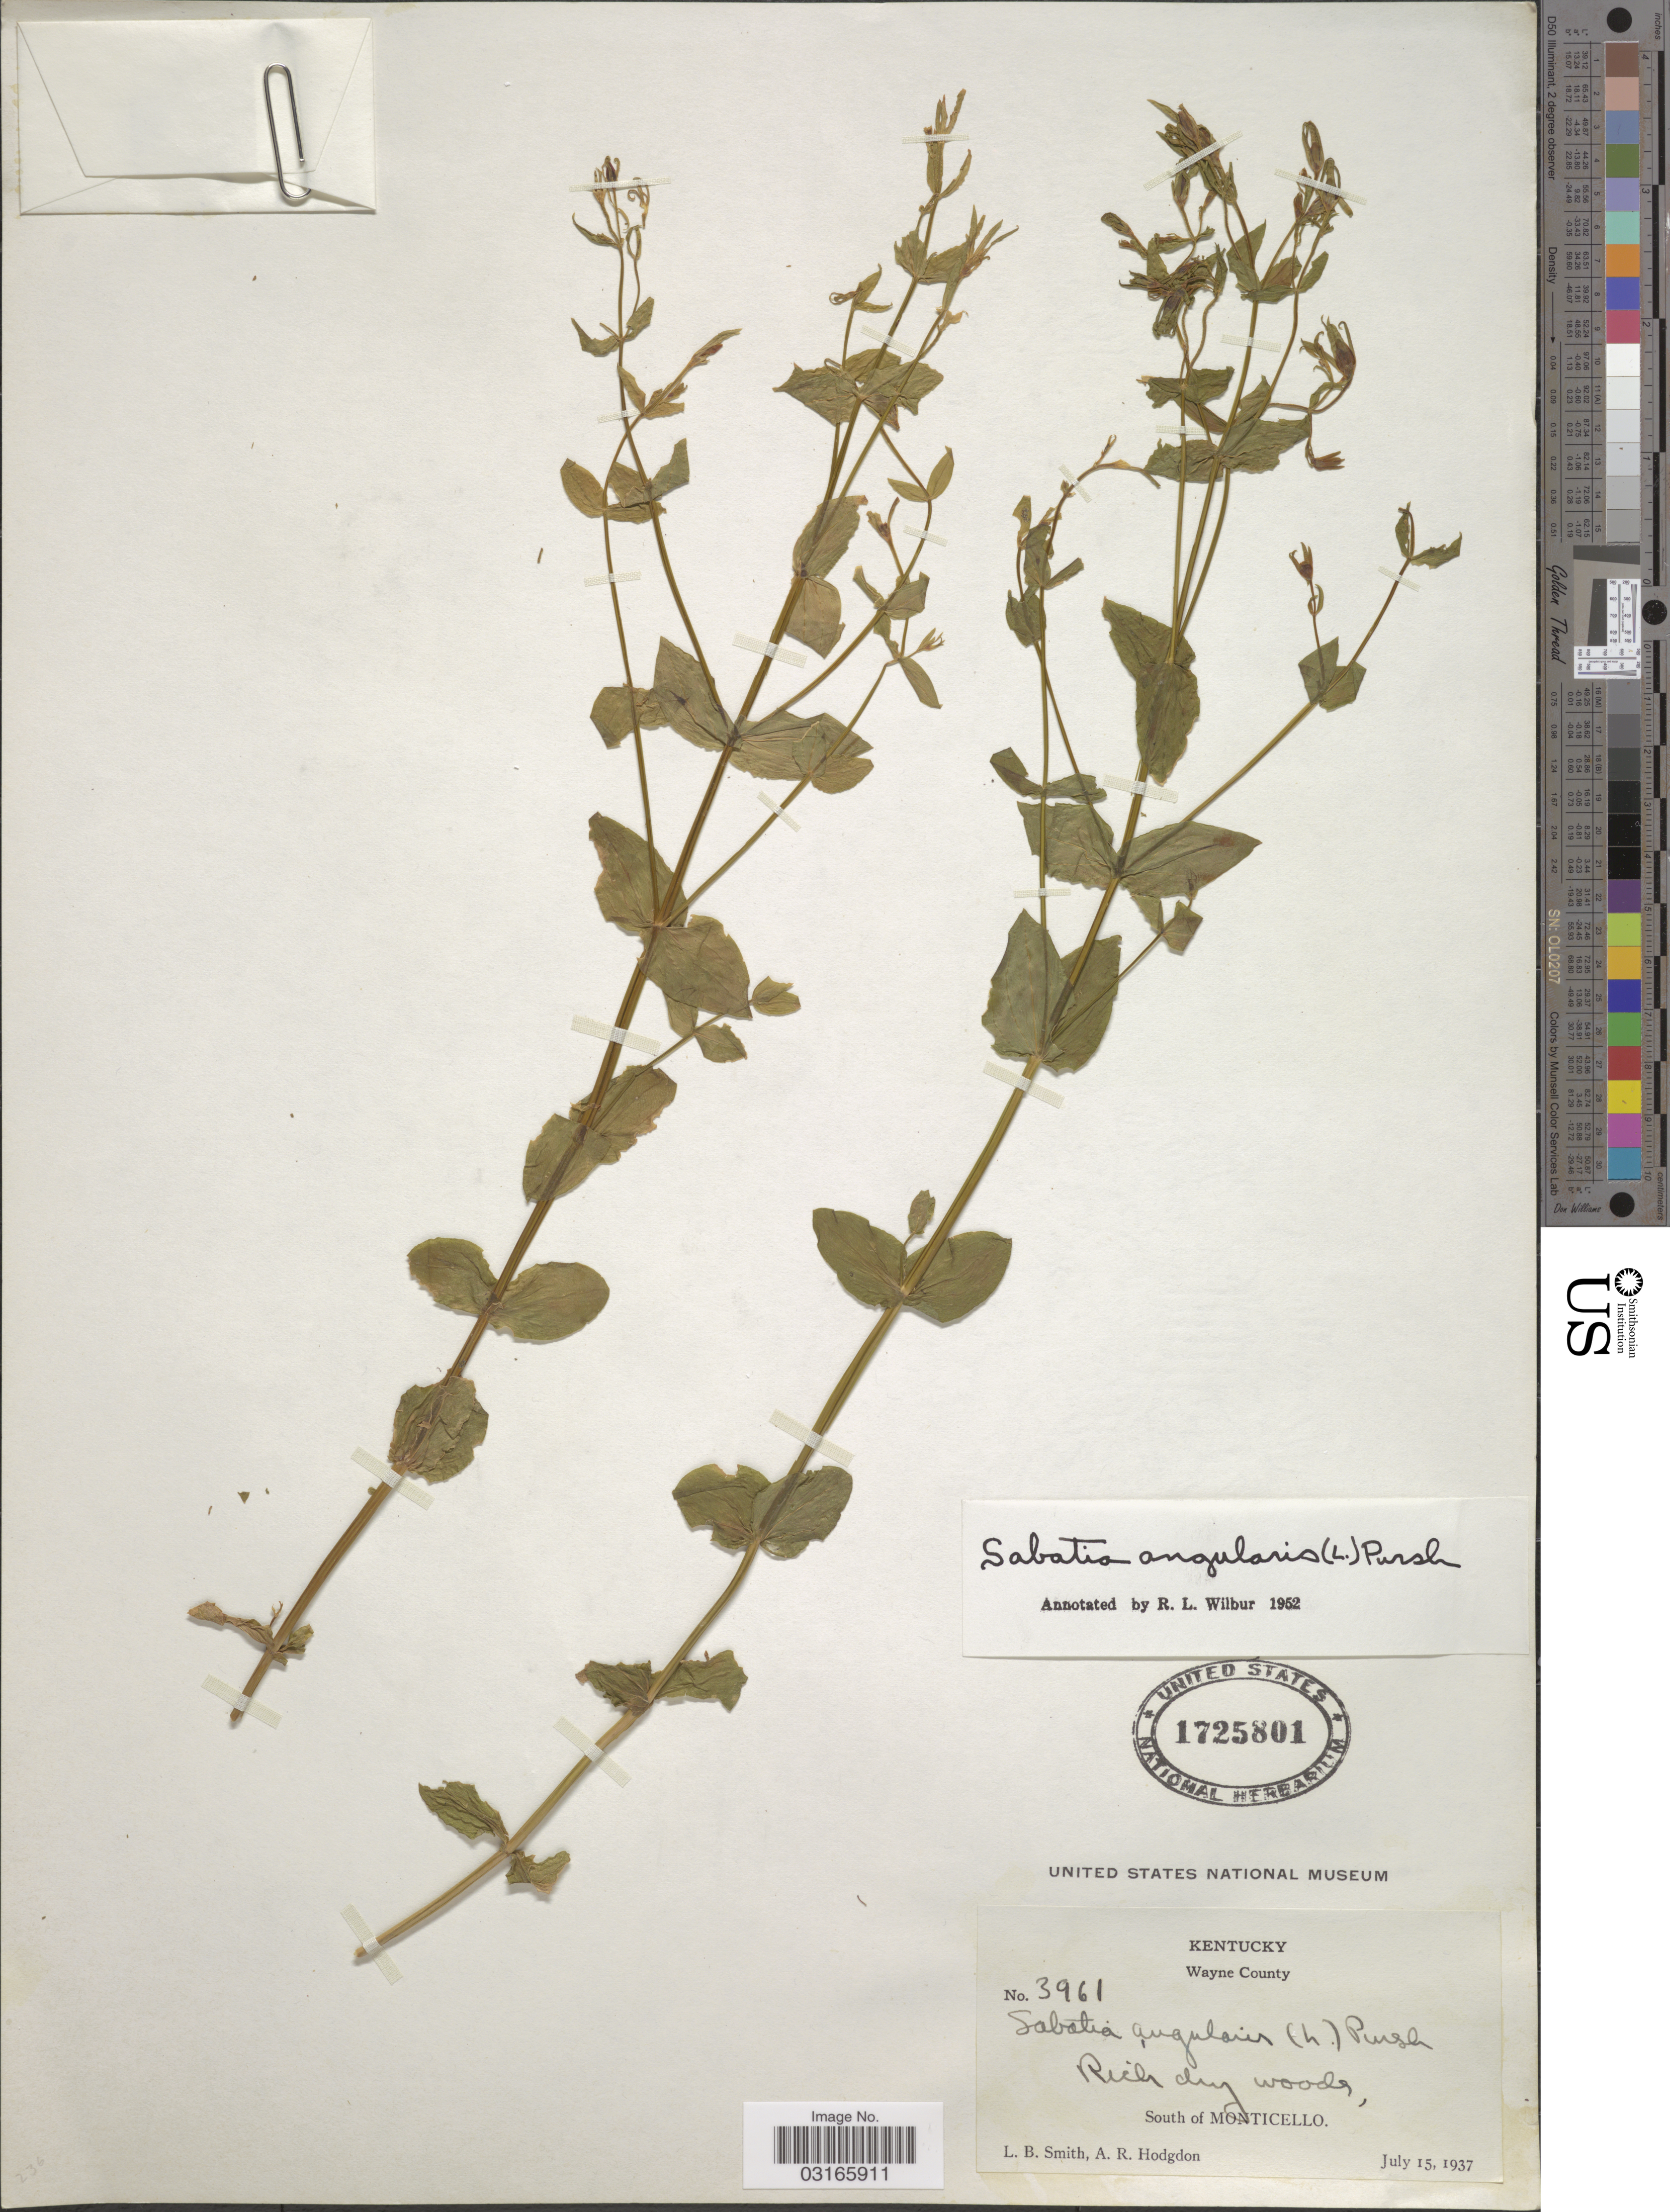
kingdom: Plantae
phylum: Tracheophyta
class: Magnoliopsida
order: Gentianales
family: Gentianaceae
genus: Sabatia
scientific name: Sabatia angularis (L.) Pursh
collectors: L. Smith & A. R. Hodgdon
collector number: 3961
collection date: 1937-07-15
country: United States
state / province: Kentucky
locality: Wayne County, South of Monticello.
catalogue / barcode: US 1725801